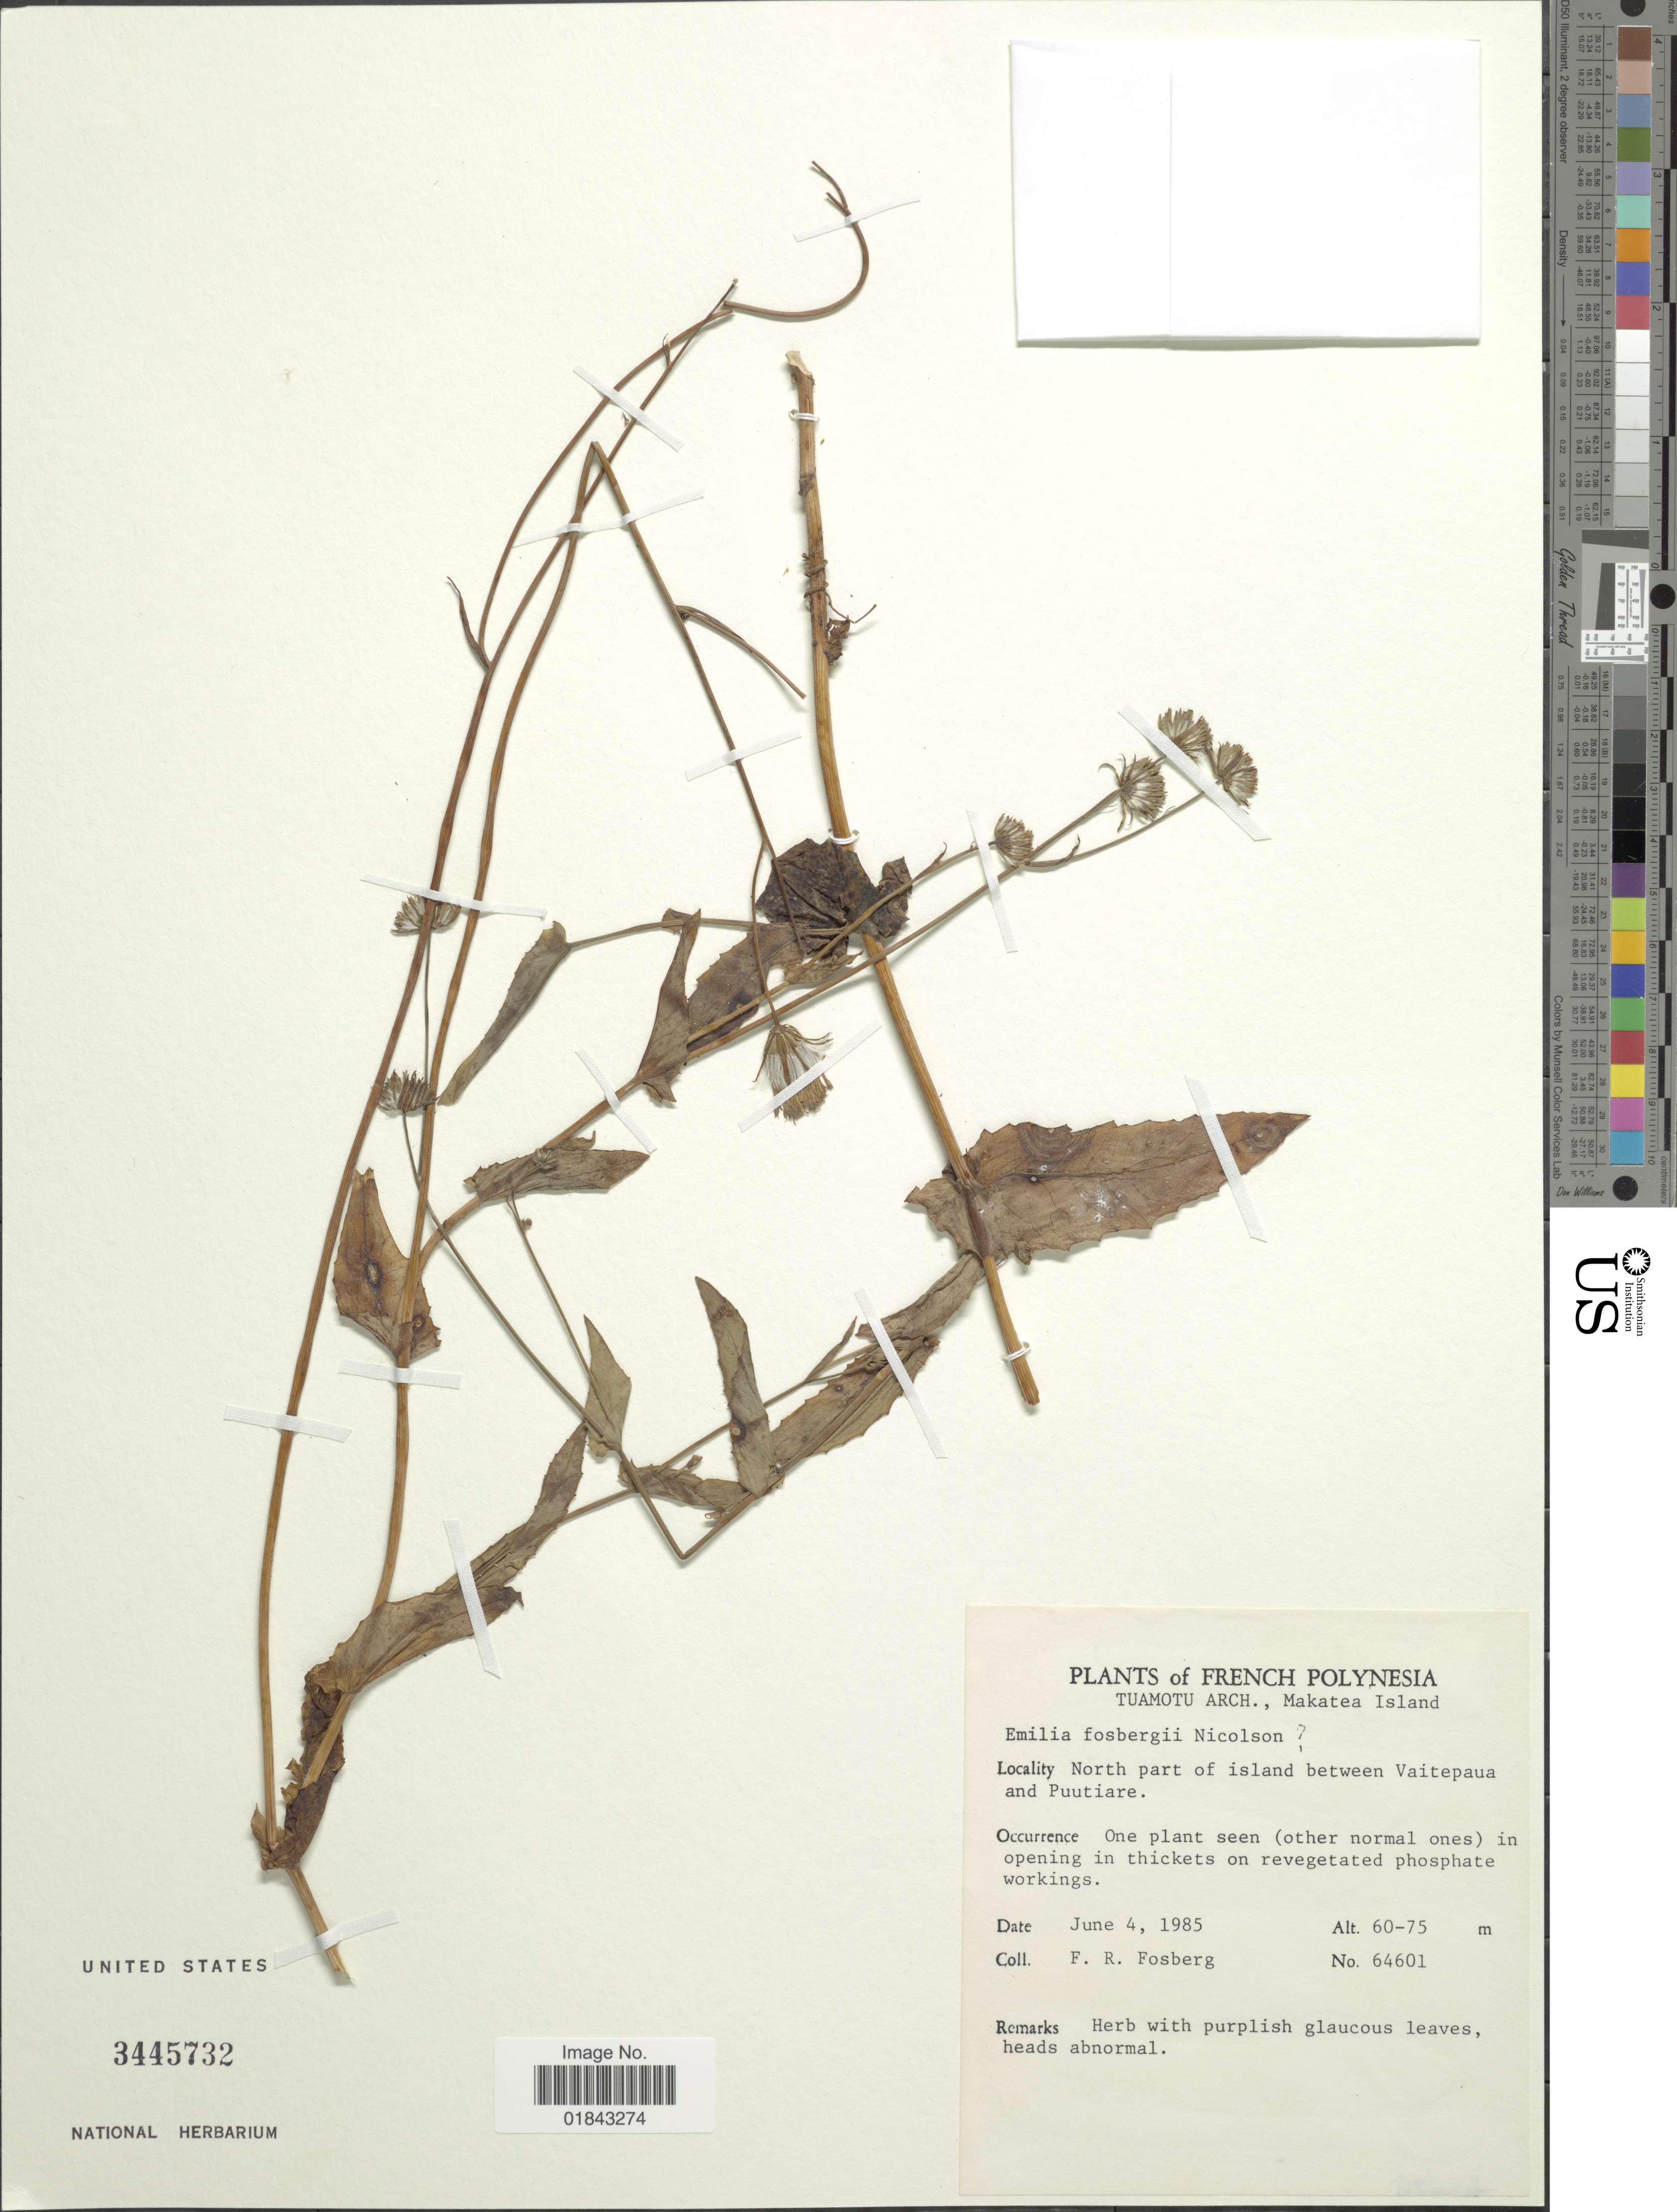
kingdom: Plantae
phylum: Tracheophyta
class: Magnoliopsida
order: Asterales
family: Asteraceae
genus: Emilia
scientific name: Emilia fosbergii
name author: Nicolson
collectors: F. R. Fosberg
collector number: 64601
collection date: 1985-06-04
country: French Polynesia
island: Makatea [Aurora]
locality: Tuamotu Arch., Makatea Island, north parth of island between Vaitepuau and Puutiaire, one plant seen (other normal ones) in opening in thickets on revegetated phosphate workings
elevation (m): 60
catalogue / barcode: US 3445732